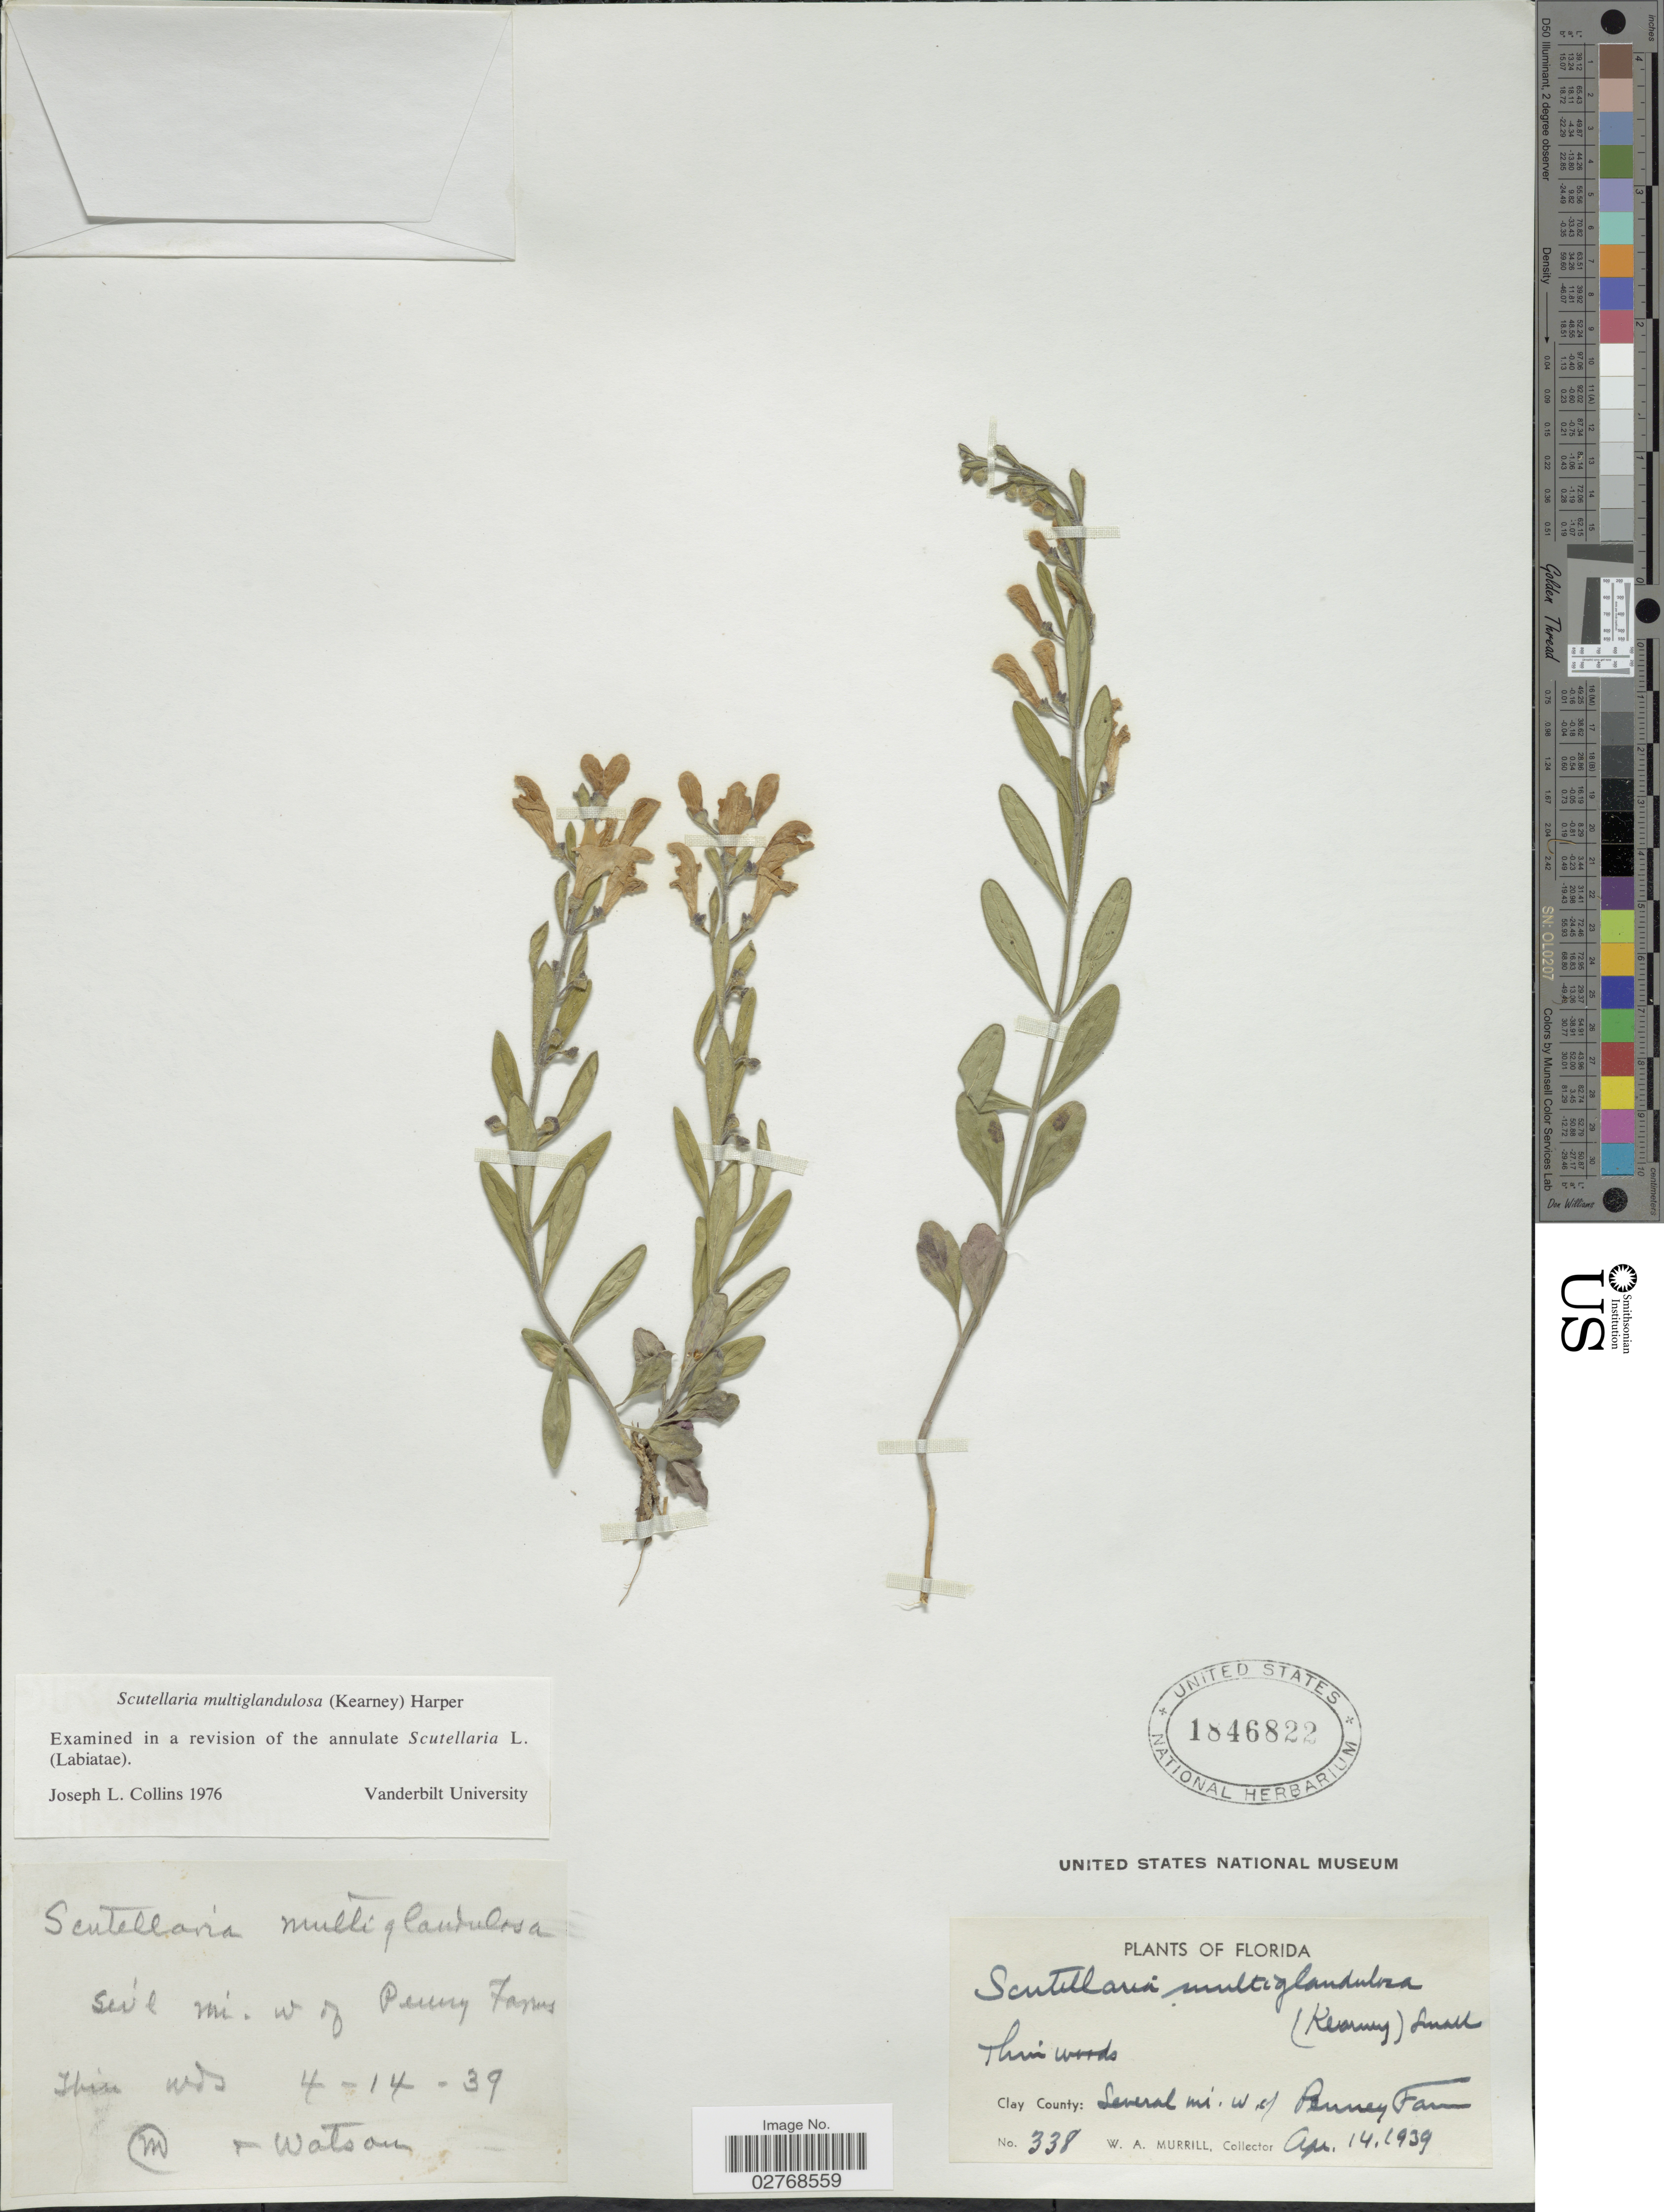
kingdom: Plantae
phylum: Tracheophyta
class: Magnoliopsida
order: Lamiales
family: Lamiaceae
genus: Scutellaria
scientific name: Scutellaria multiglandulosa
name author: (Kearney) Small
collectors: W. A. Murrill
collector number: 338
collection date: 1939-04-14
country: United States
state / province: Florida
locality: Clay County: Several mi. w. of Penney Farms.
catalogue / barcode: US 1846822